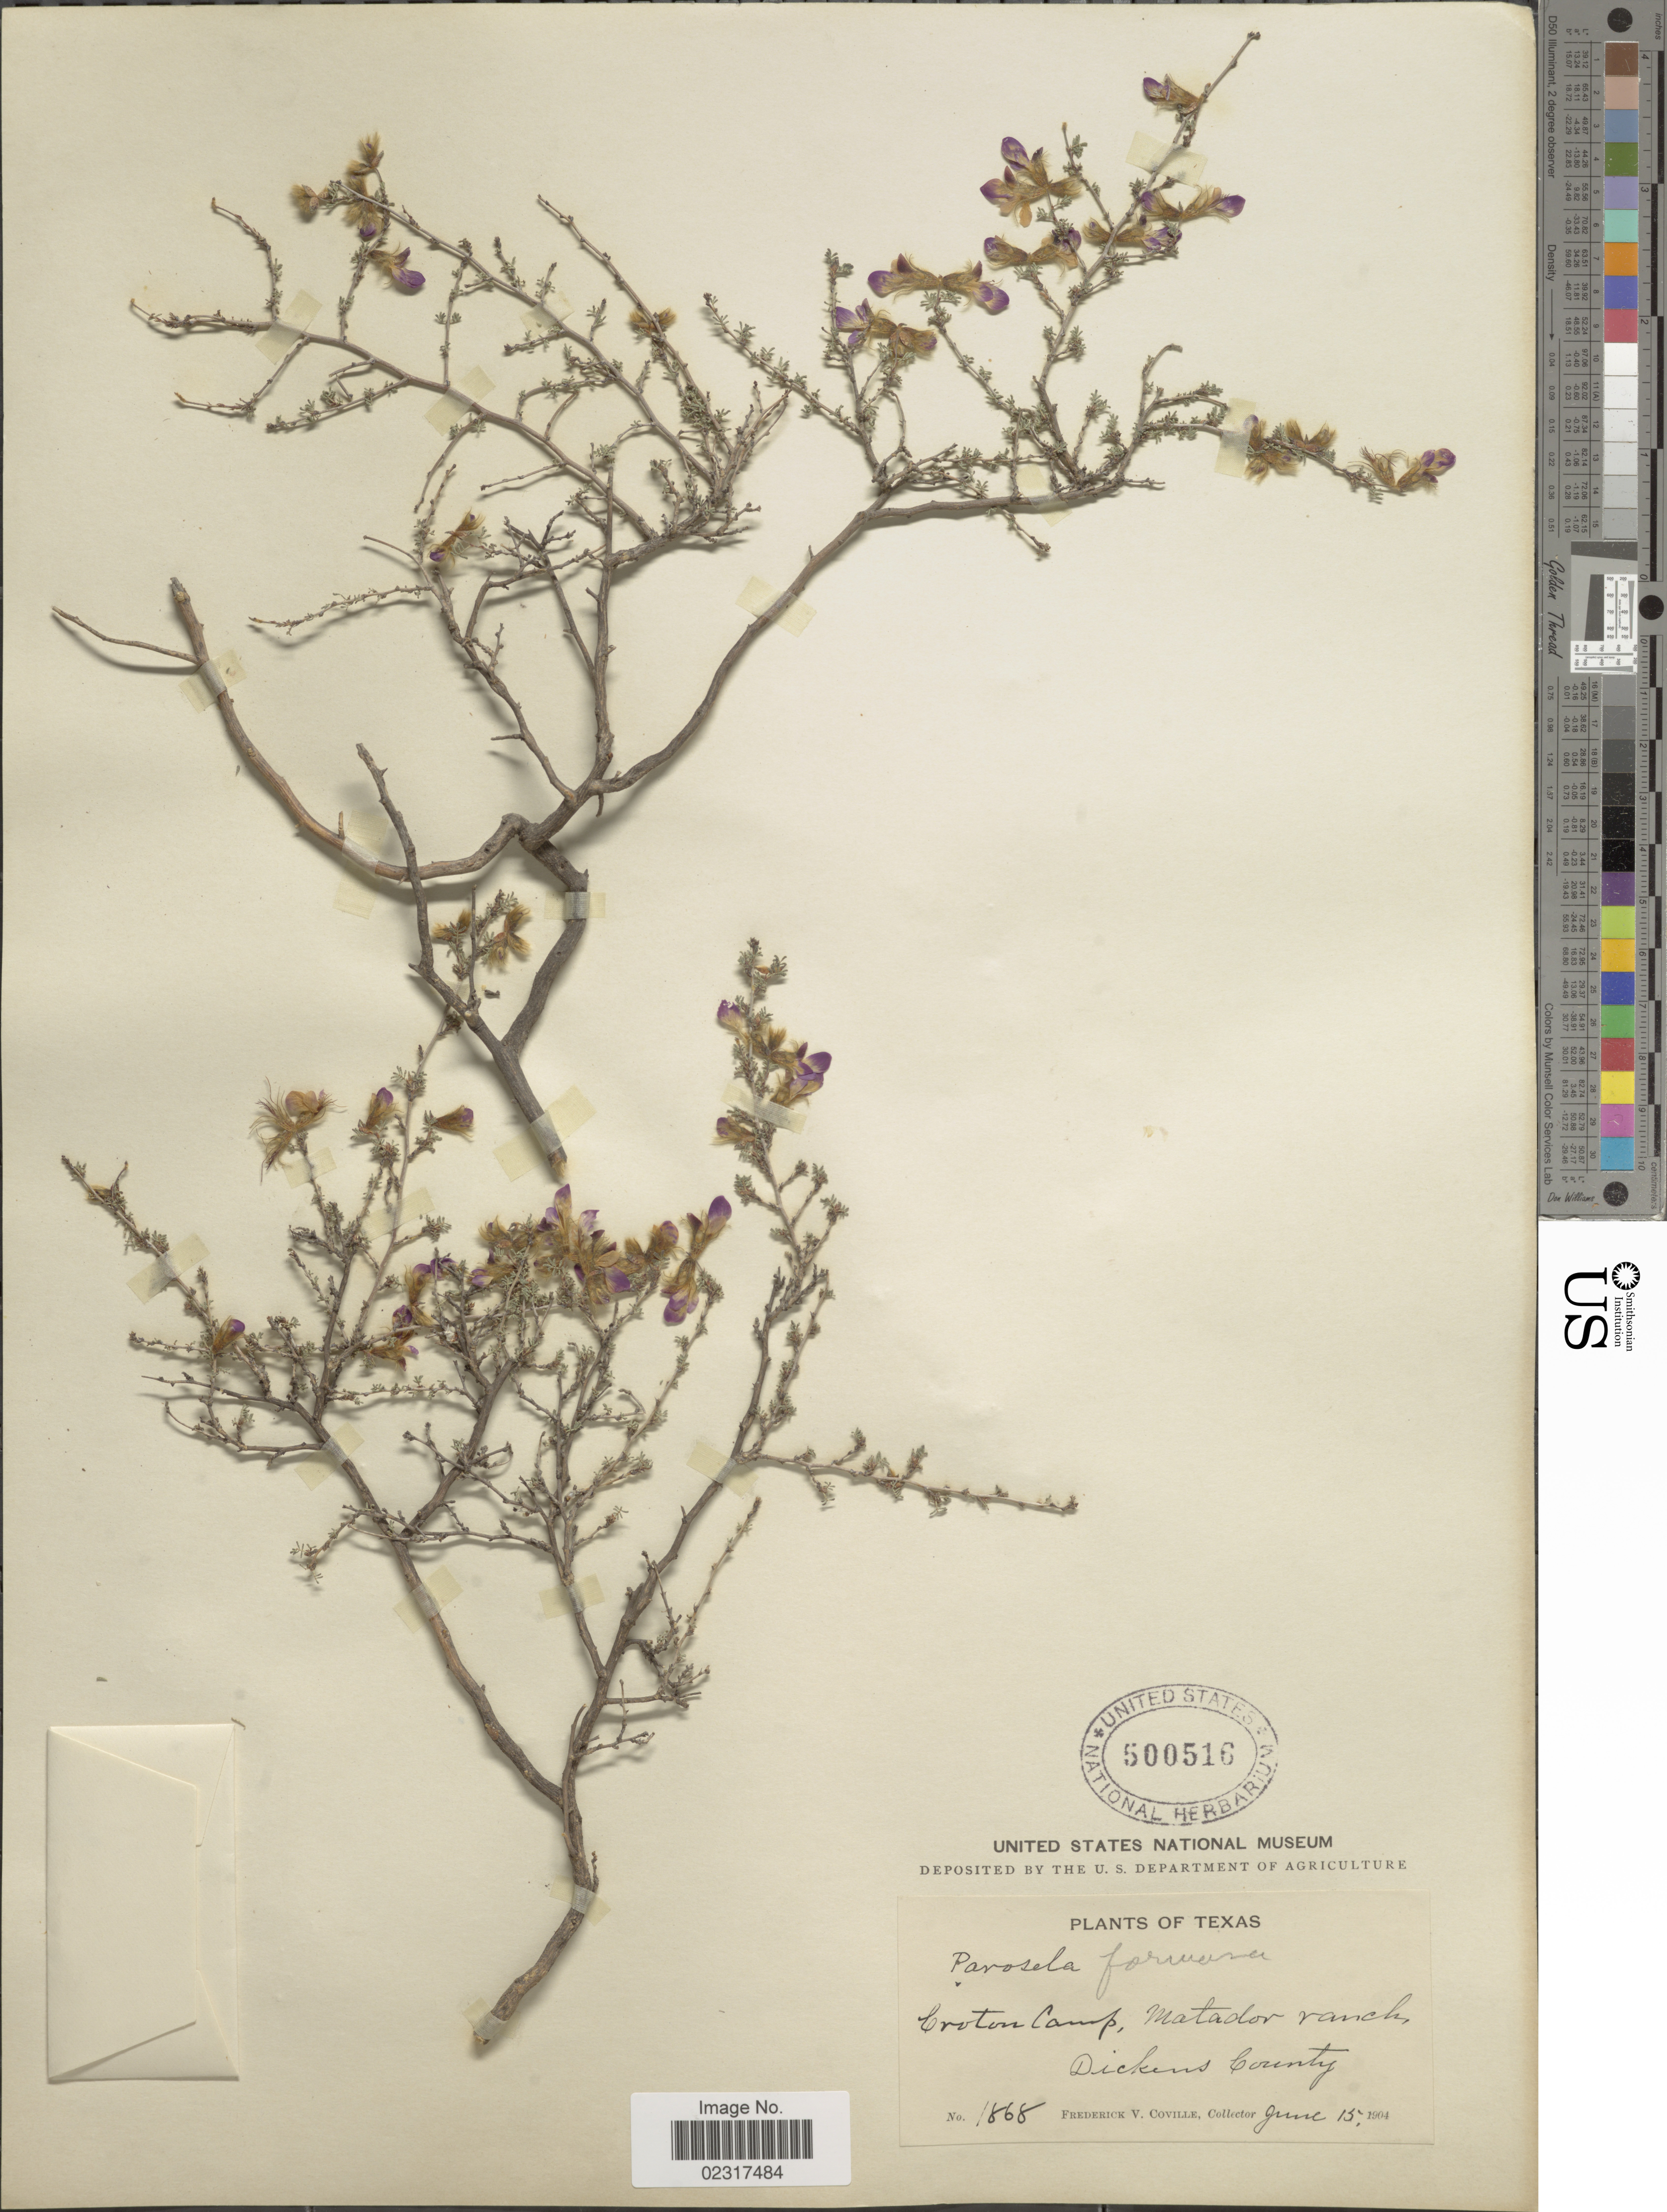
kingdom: Plantae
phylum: Tracheophyta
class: Magnoliopsida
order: Fabales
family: Fabaceae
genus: Dalea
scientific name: Dalea formosa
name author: Torr.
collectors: F. V. Coville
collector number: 1868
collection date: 1904-06-15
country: United States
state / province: Texas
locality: Croton Camp, Matdor ranch, Dickens County.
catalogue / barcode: US 500516